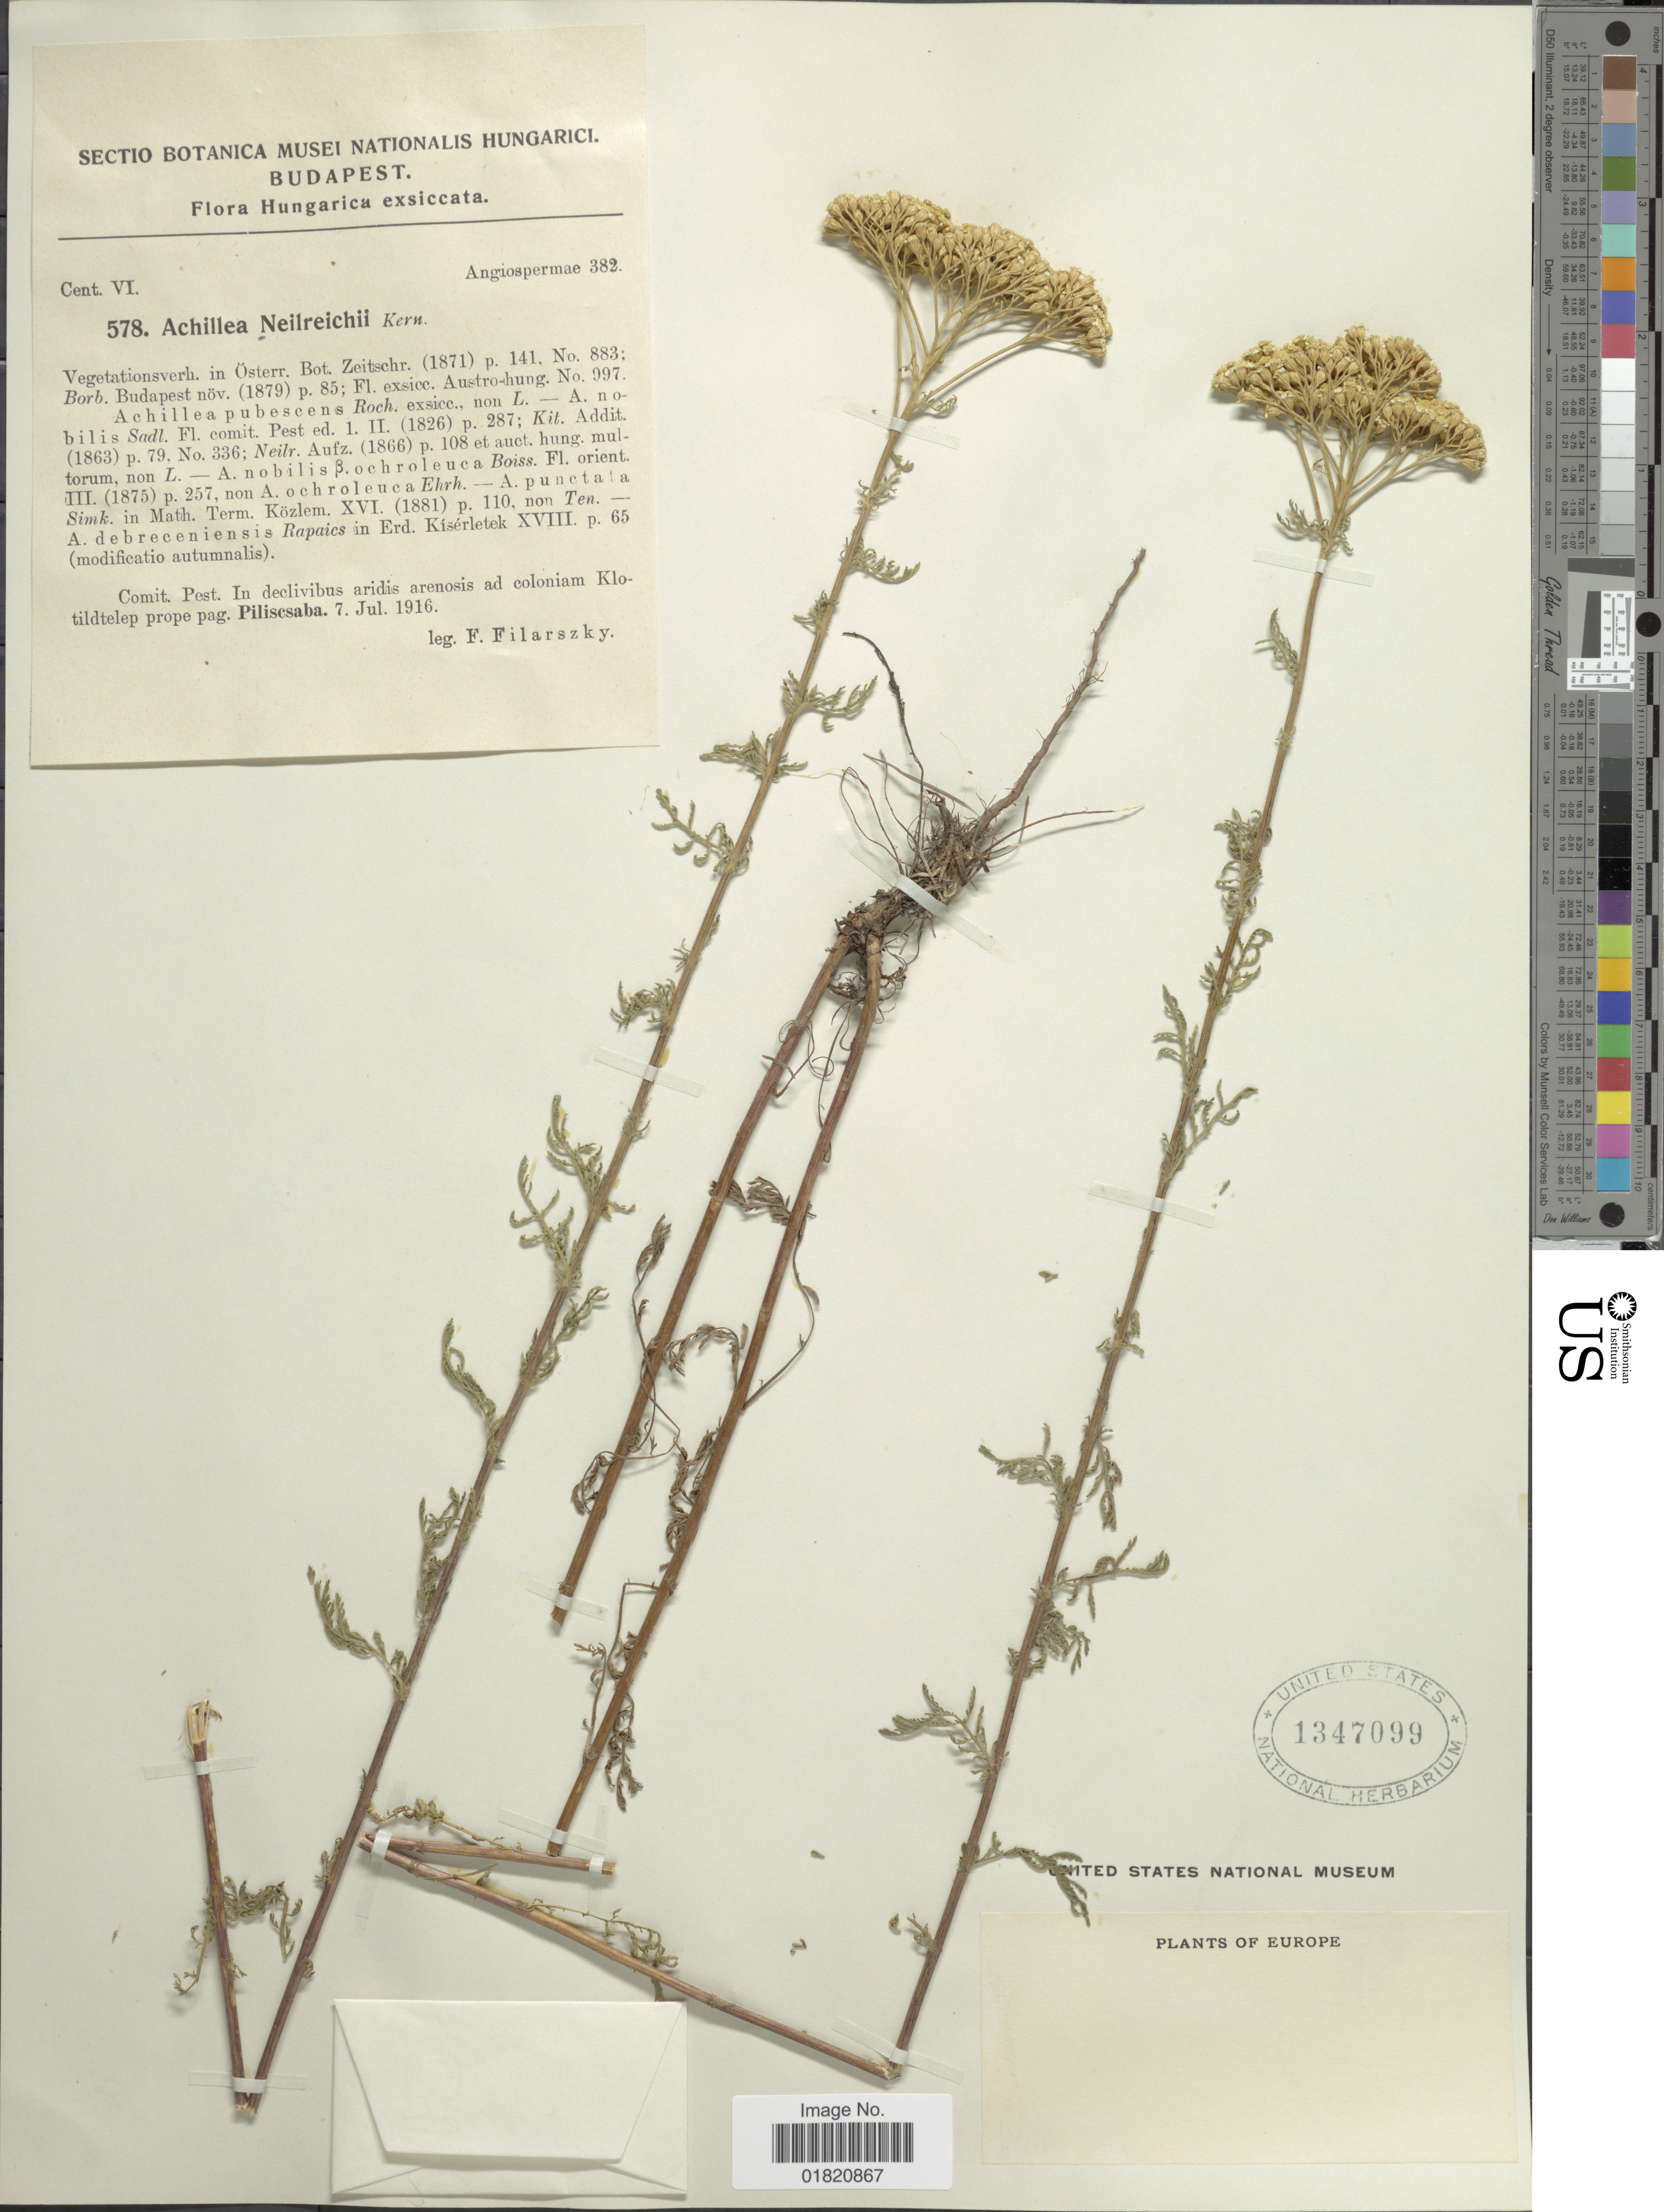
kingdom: Plantae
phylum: Tracheophyta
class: Magnoliopsida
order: Asterales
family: Asteraceae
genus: Achillea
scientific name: Achillea nielreichii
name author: Kern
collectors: F. Filarszky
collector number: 578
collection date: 1916-07-07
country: Hungary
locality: Comit. Pest. In declivibus aridis arenosis ad coloniam Klotildtelep prope pag. Piliscsaba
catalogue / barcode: US 1347099